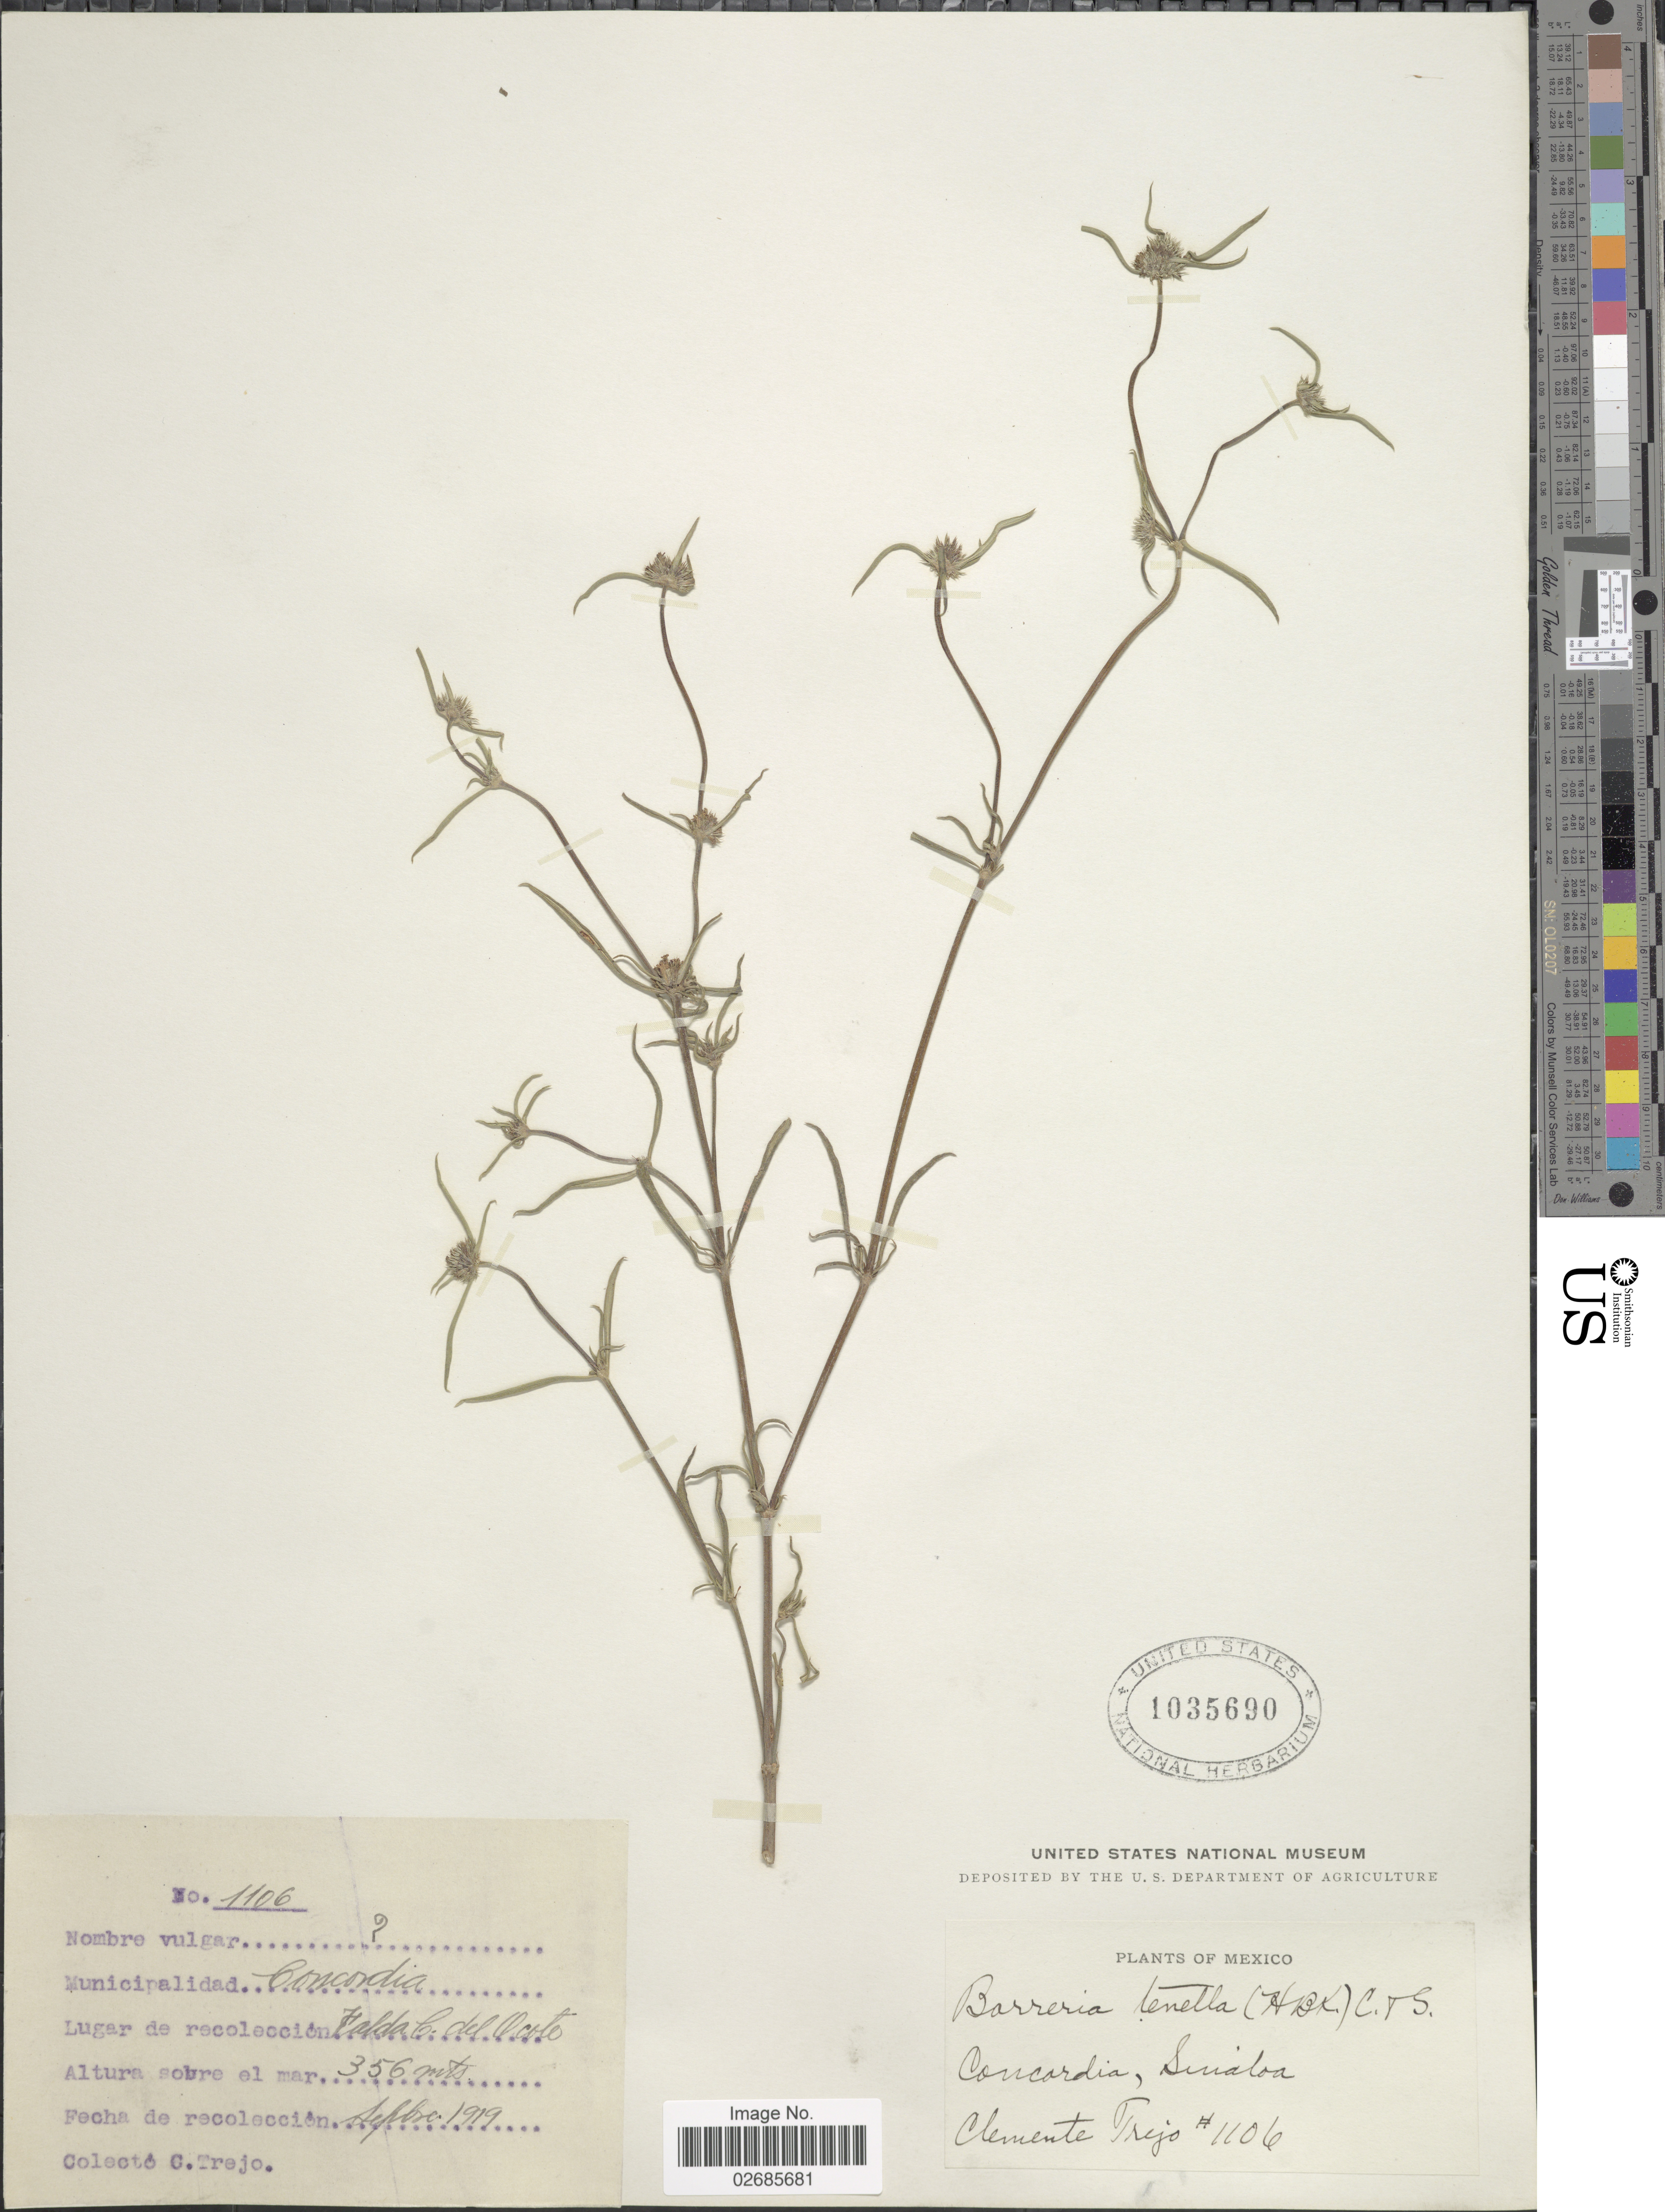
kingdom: Plantae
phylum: Tracheophyta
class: Magnoliopsida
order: Gentianales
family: Rubiaceae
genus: Borreria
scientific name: Borreria suaveolens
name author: G. Mey.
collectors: C. Trejo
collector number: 1106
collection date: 1919-09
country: Mexico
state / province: Sinaloa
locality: Concordia, Falda C. del Ocote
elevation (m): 356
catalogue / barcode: US 1035690